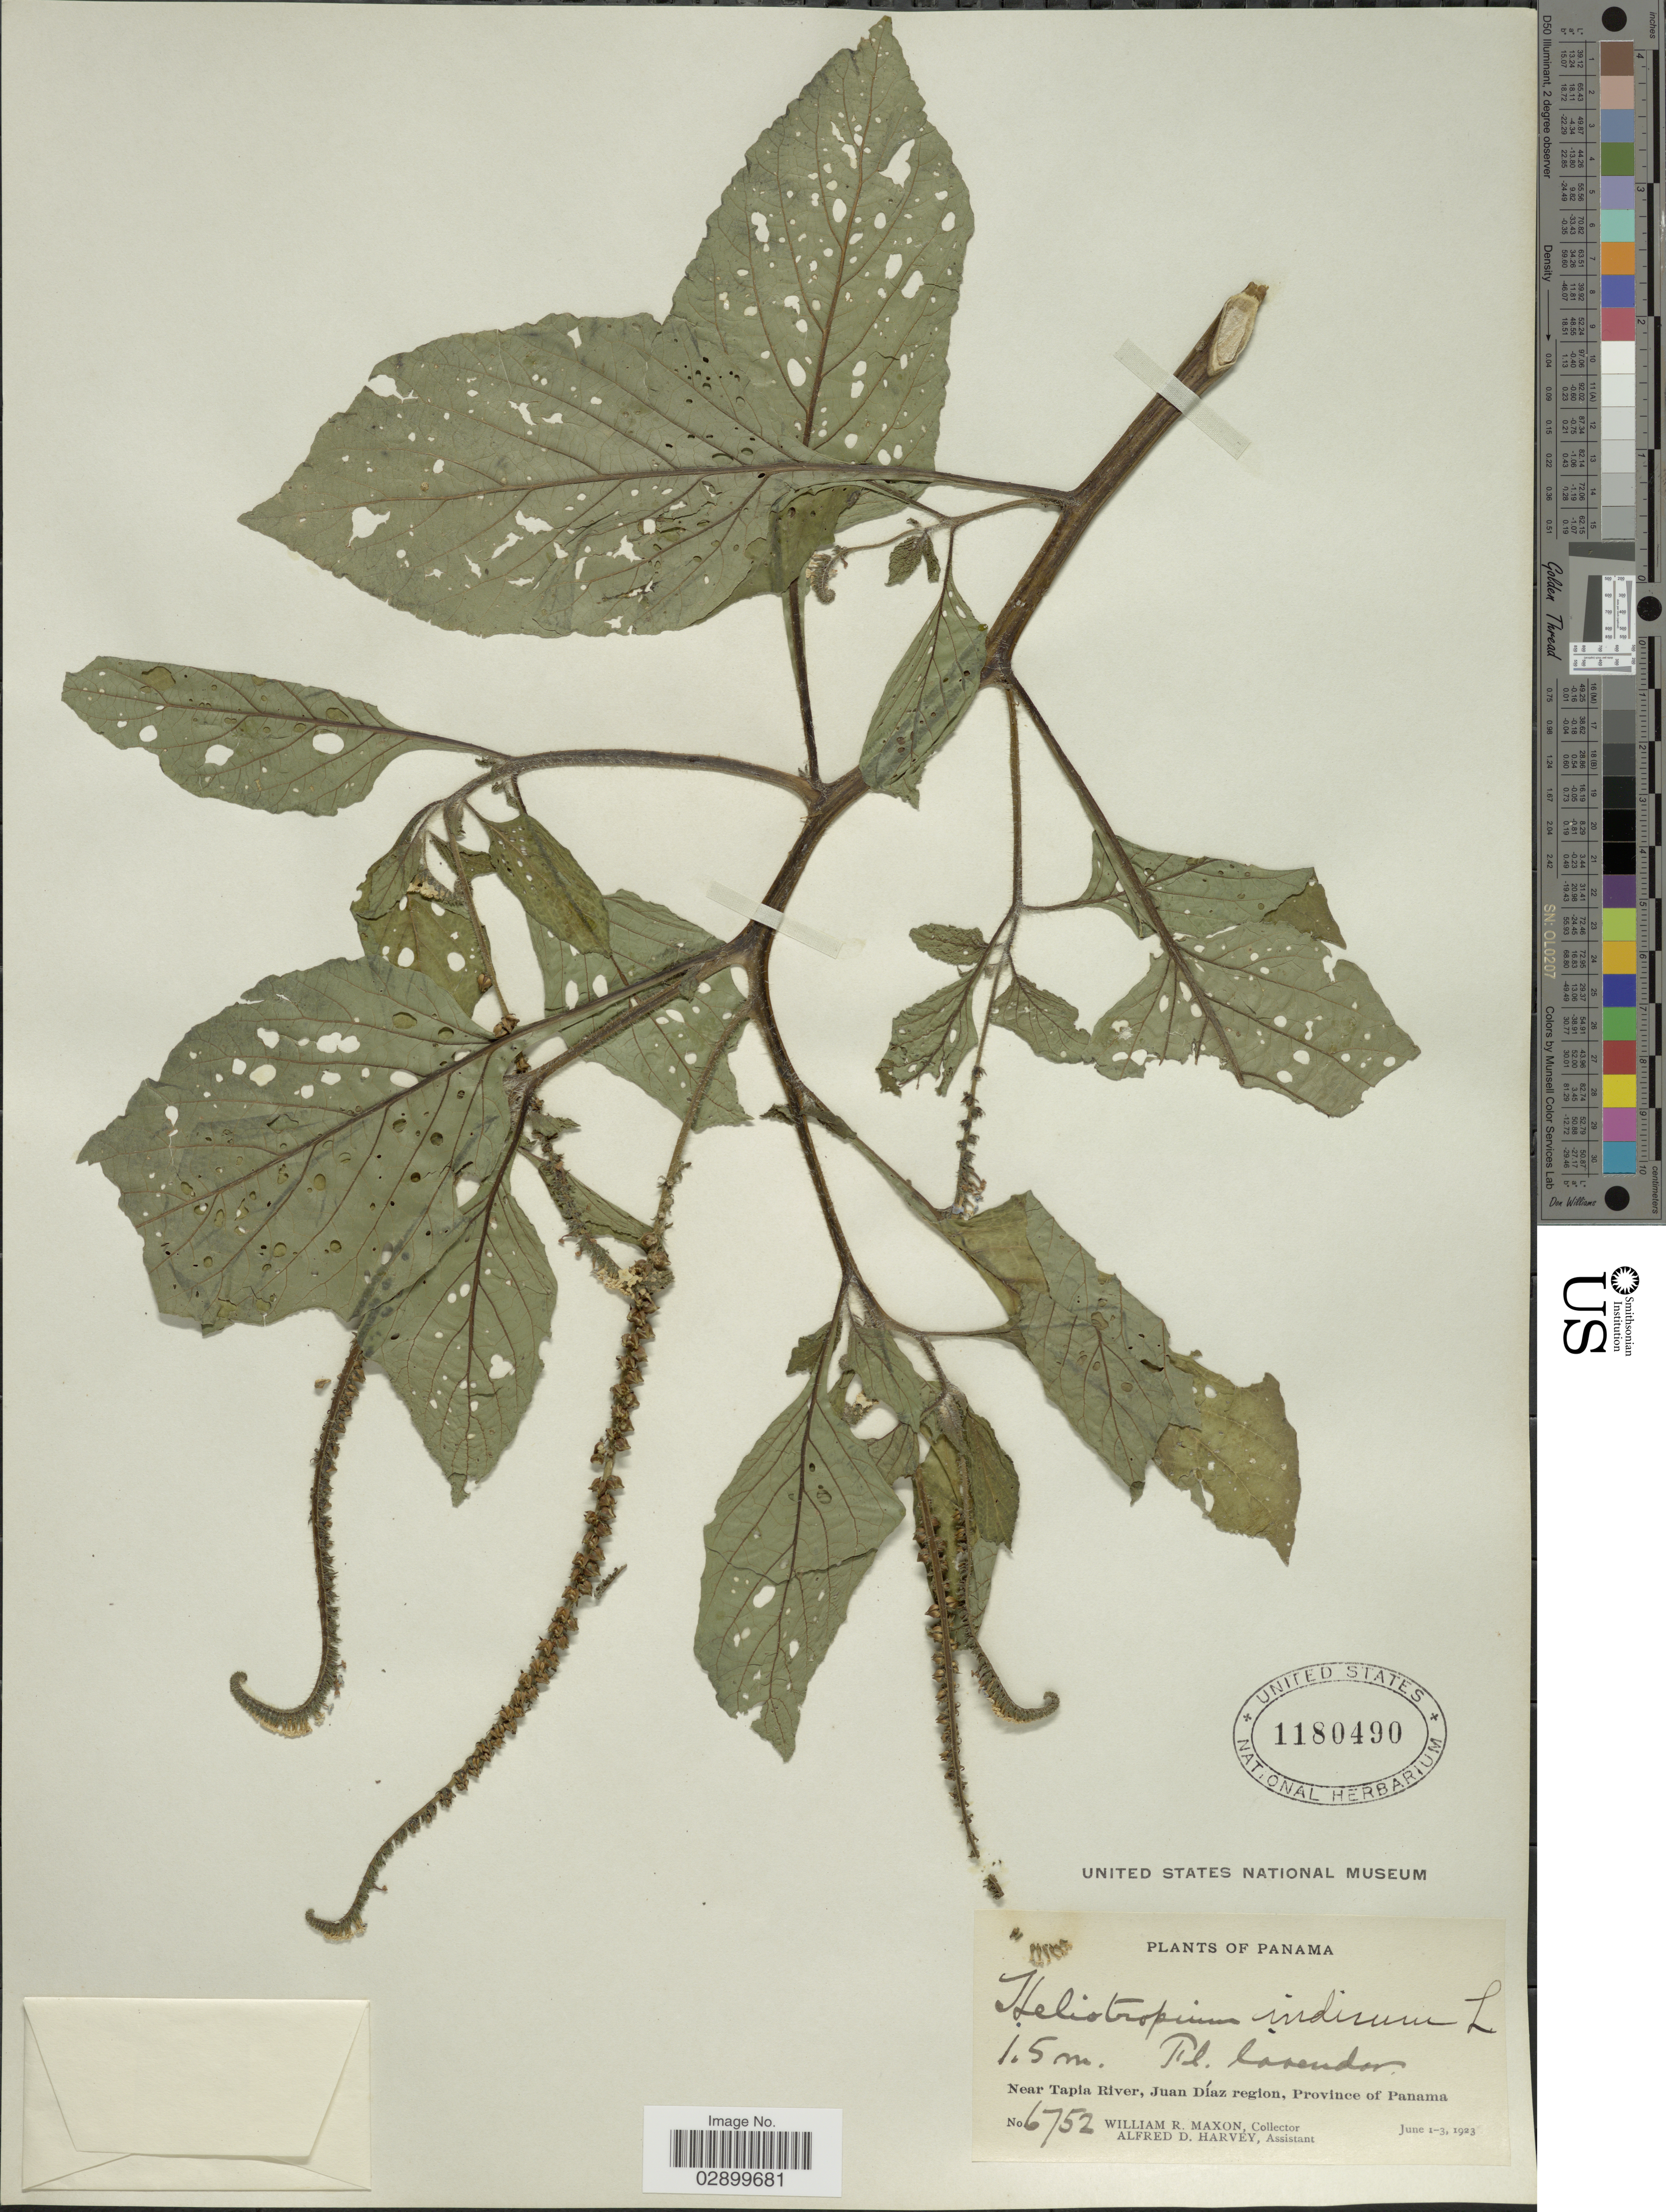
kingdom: Plantae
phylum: Tracheophyta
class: Magnoliopsida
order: Boraginales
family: Heliotropiaceae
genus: Heliotropium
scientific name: Heliotropium indicum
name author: L.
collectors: W. R. Maxon & A. D. Harvey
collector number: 6752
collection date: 1923-06-01/1923-06-03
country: Panama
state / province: Panamá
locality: Near Tapia River, Juan Díaz region.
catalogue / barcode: US 1180490